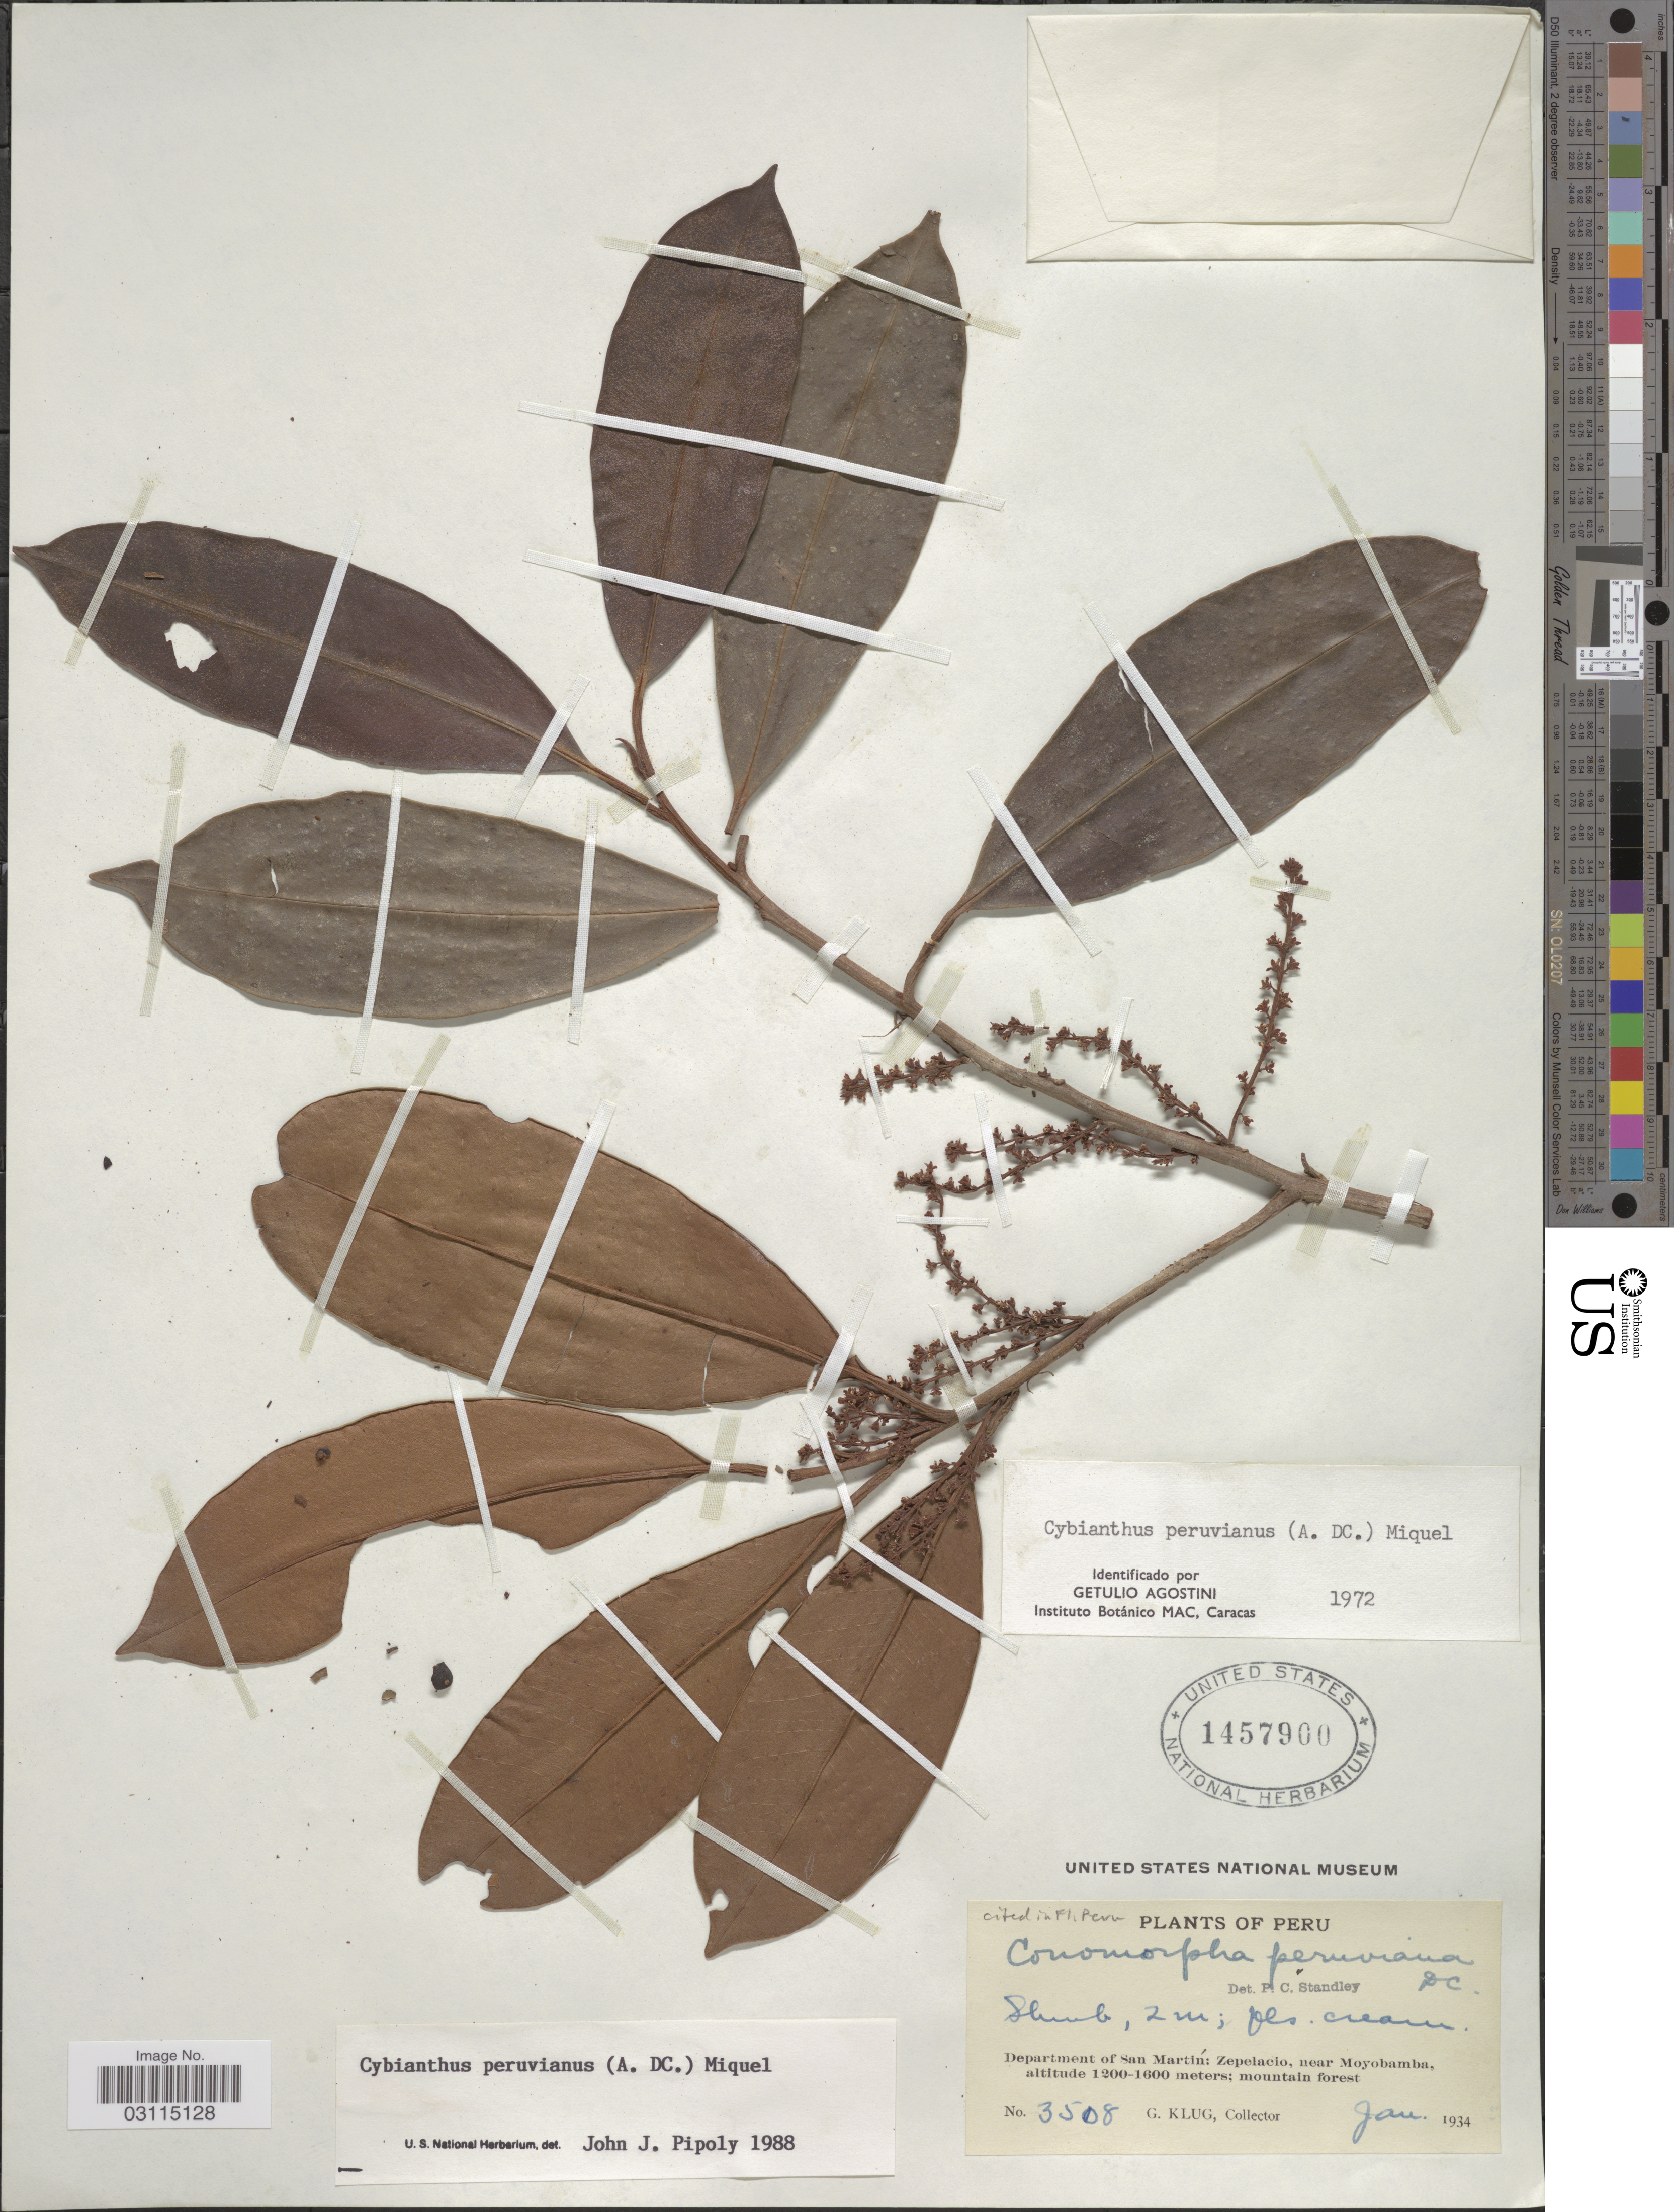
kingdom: Plantae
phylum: Tracheophyta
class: Magnoliopsida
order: Ericales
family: Primulaceae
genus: Cybianthus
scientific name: Cybianthus peruvianus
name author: (A. DC.) Miq.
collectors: G. Klug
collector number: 3508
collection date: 1934-01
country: Peru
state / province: San Martín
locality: Department of San Martín: Zepelacio, near Moyobamba.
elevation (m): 1200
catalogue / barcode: US 1457900